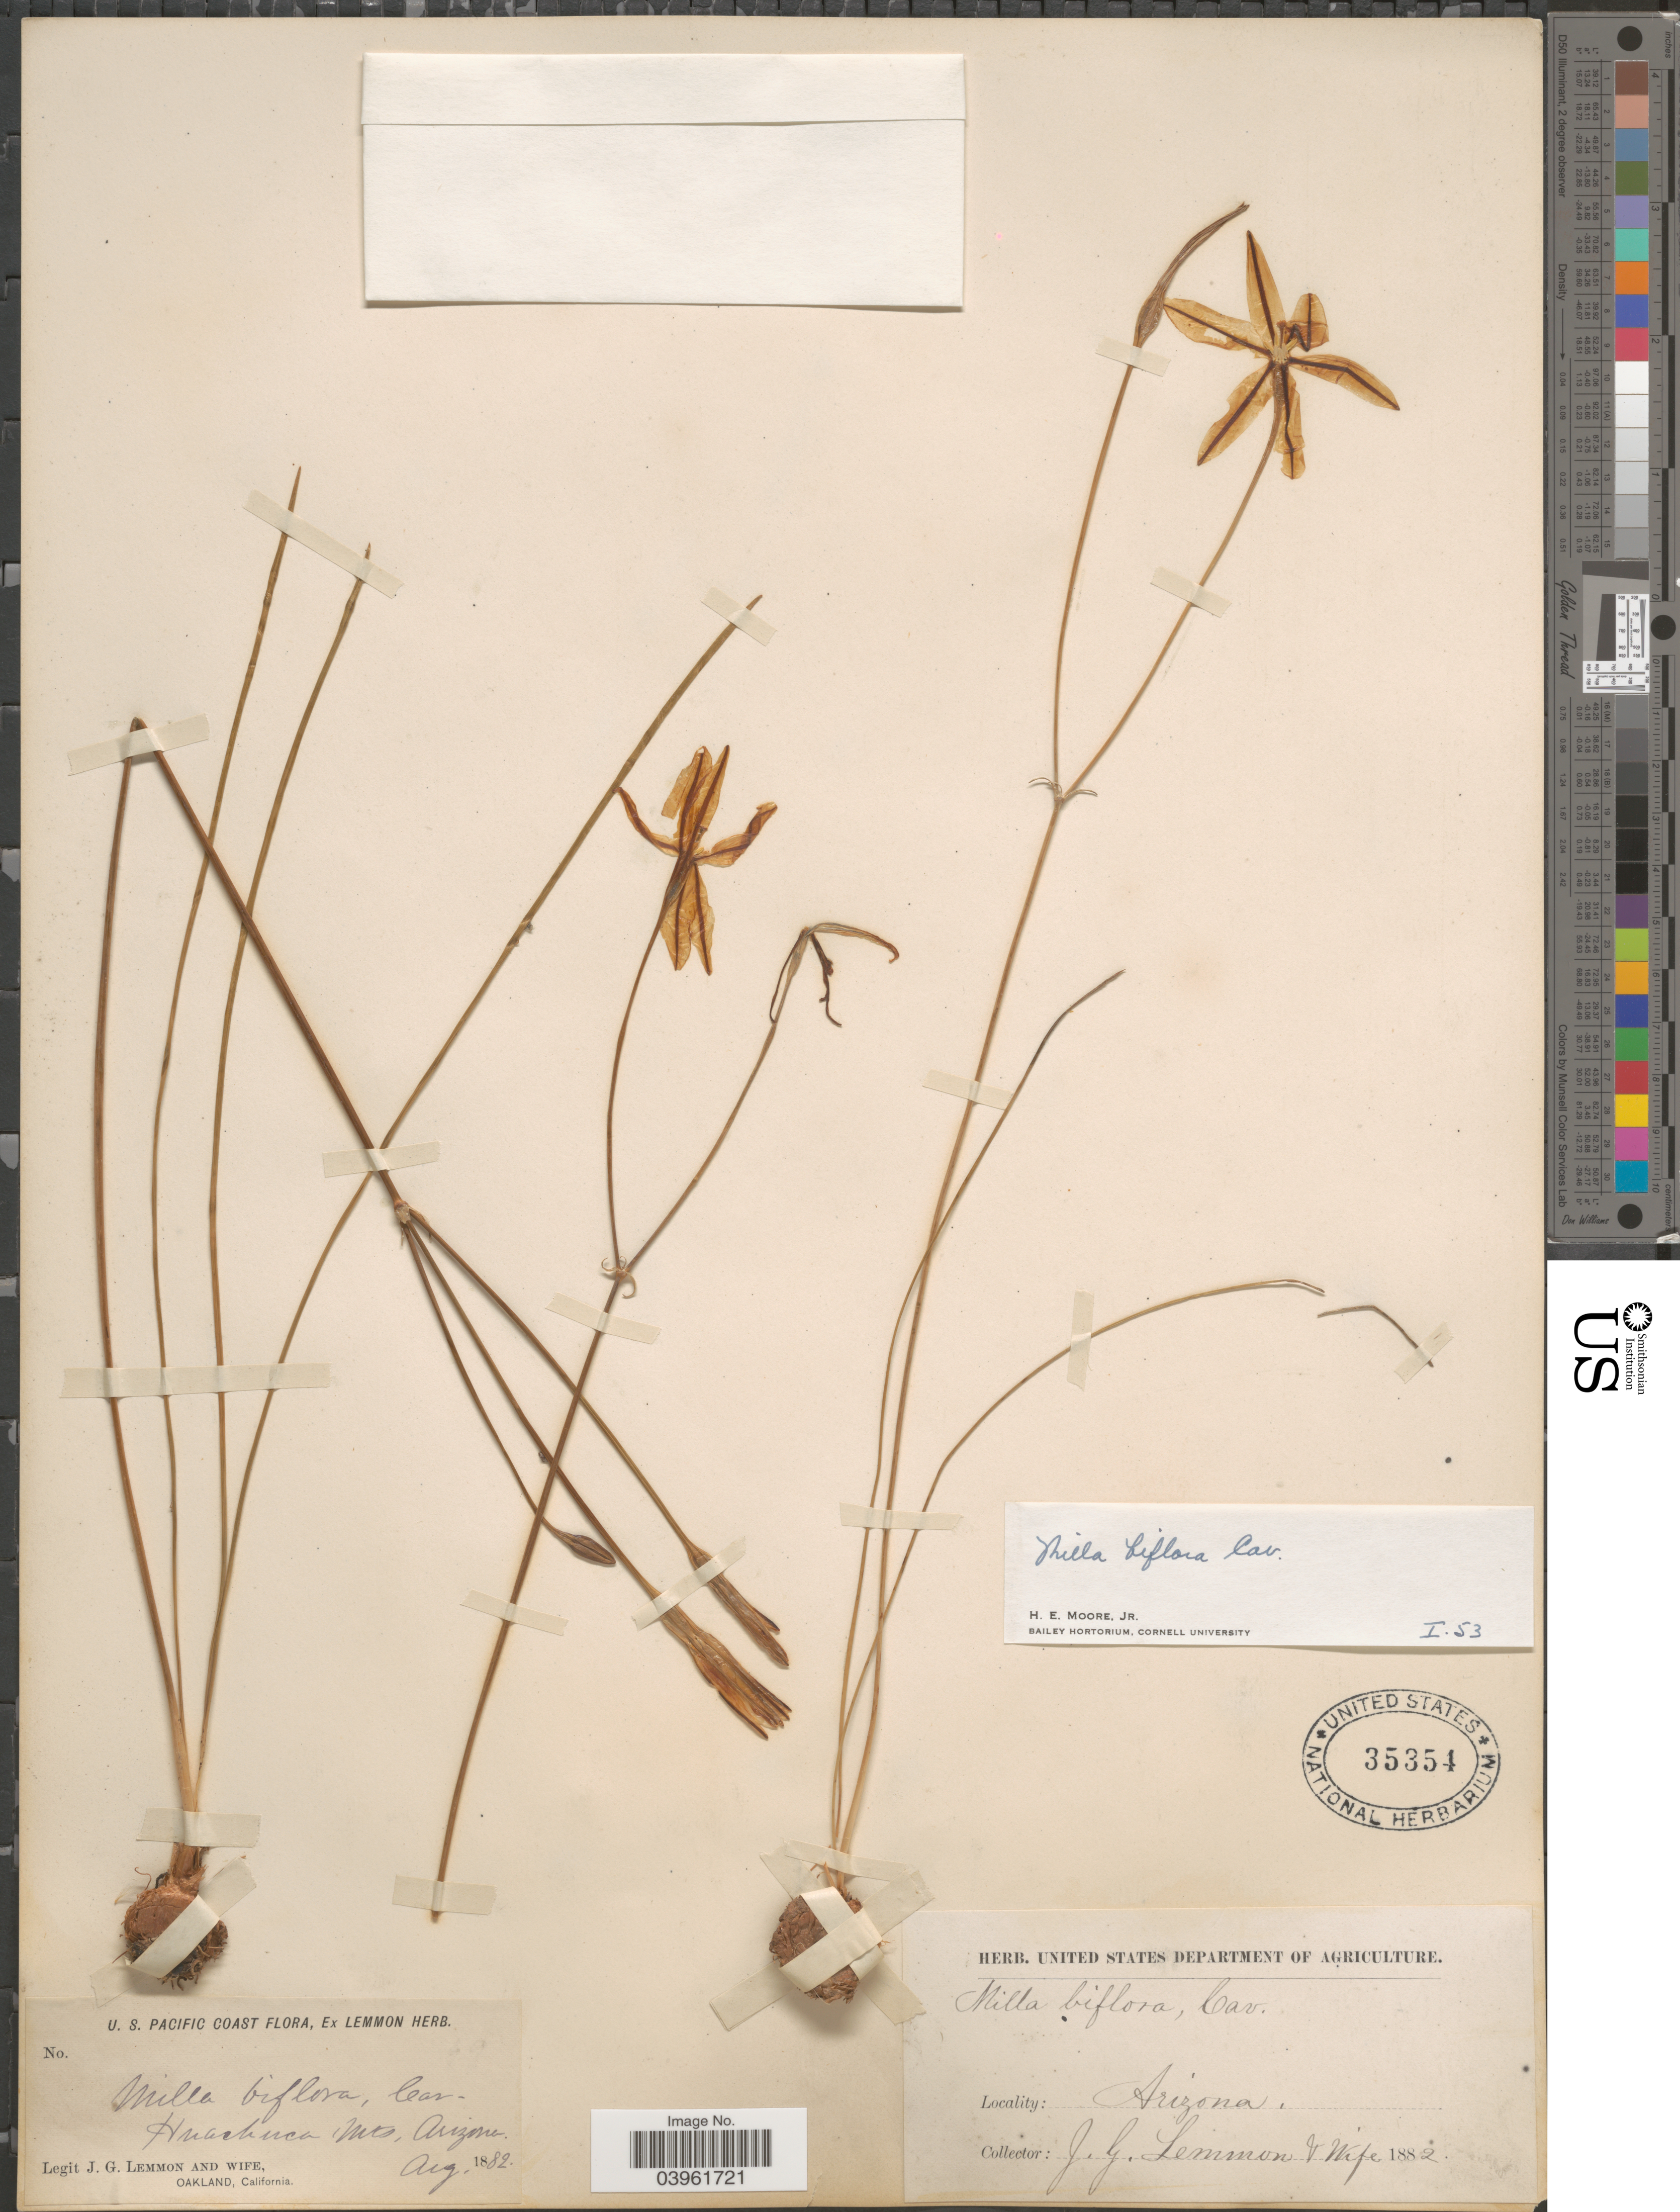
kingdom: Plantae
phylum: Tracheophyta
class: Liliopsida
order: Asparagales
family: Asparagaceae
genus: Milla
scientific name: Milla biflora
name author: Cav.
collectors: J. Lemmon & Mrs. J. G. Lemmon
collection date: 1882-08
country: United States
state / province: Arizona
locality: U. S. Pacific Coast. Huachuca Mts.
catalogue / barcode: US 35354